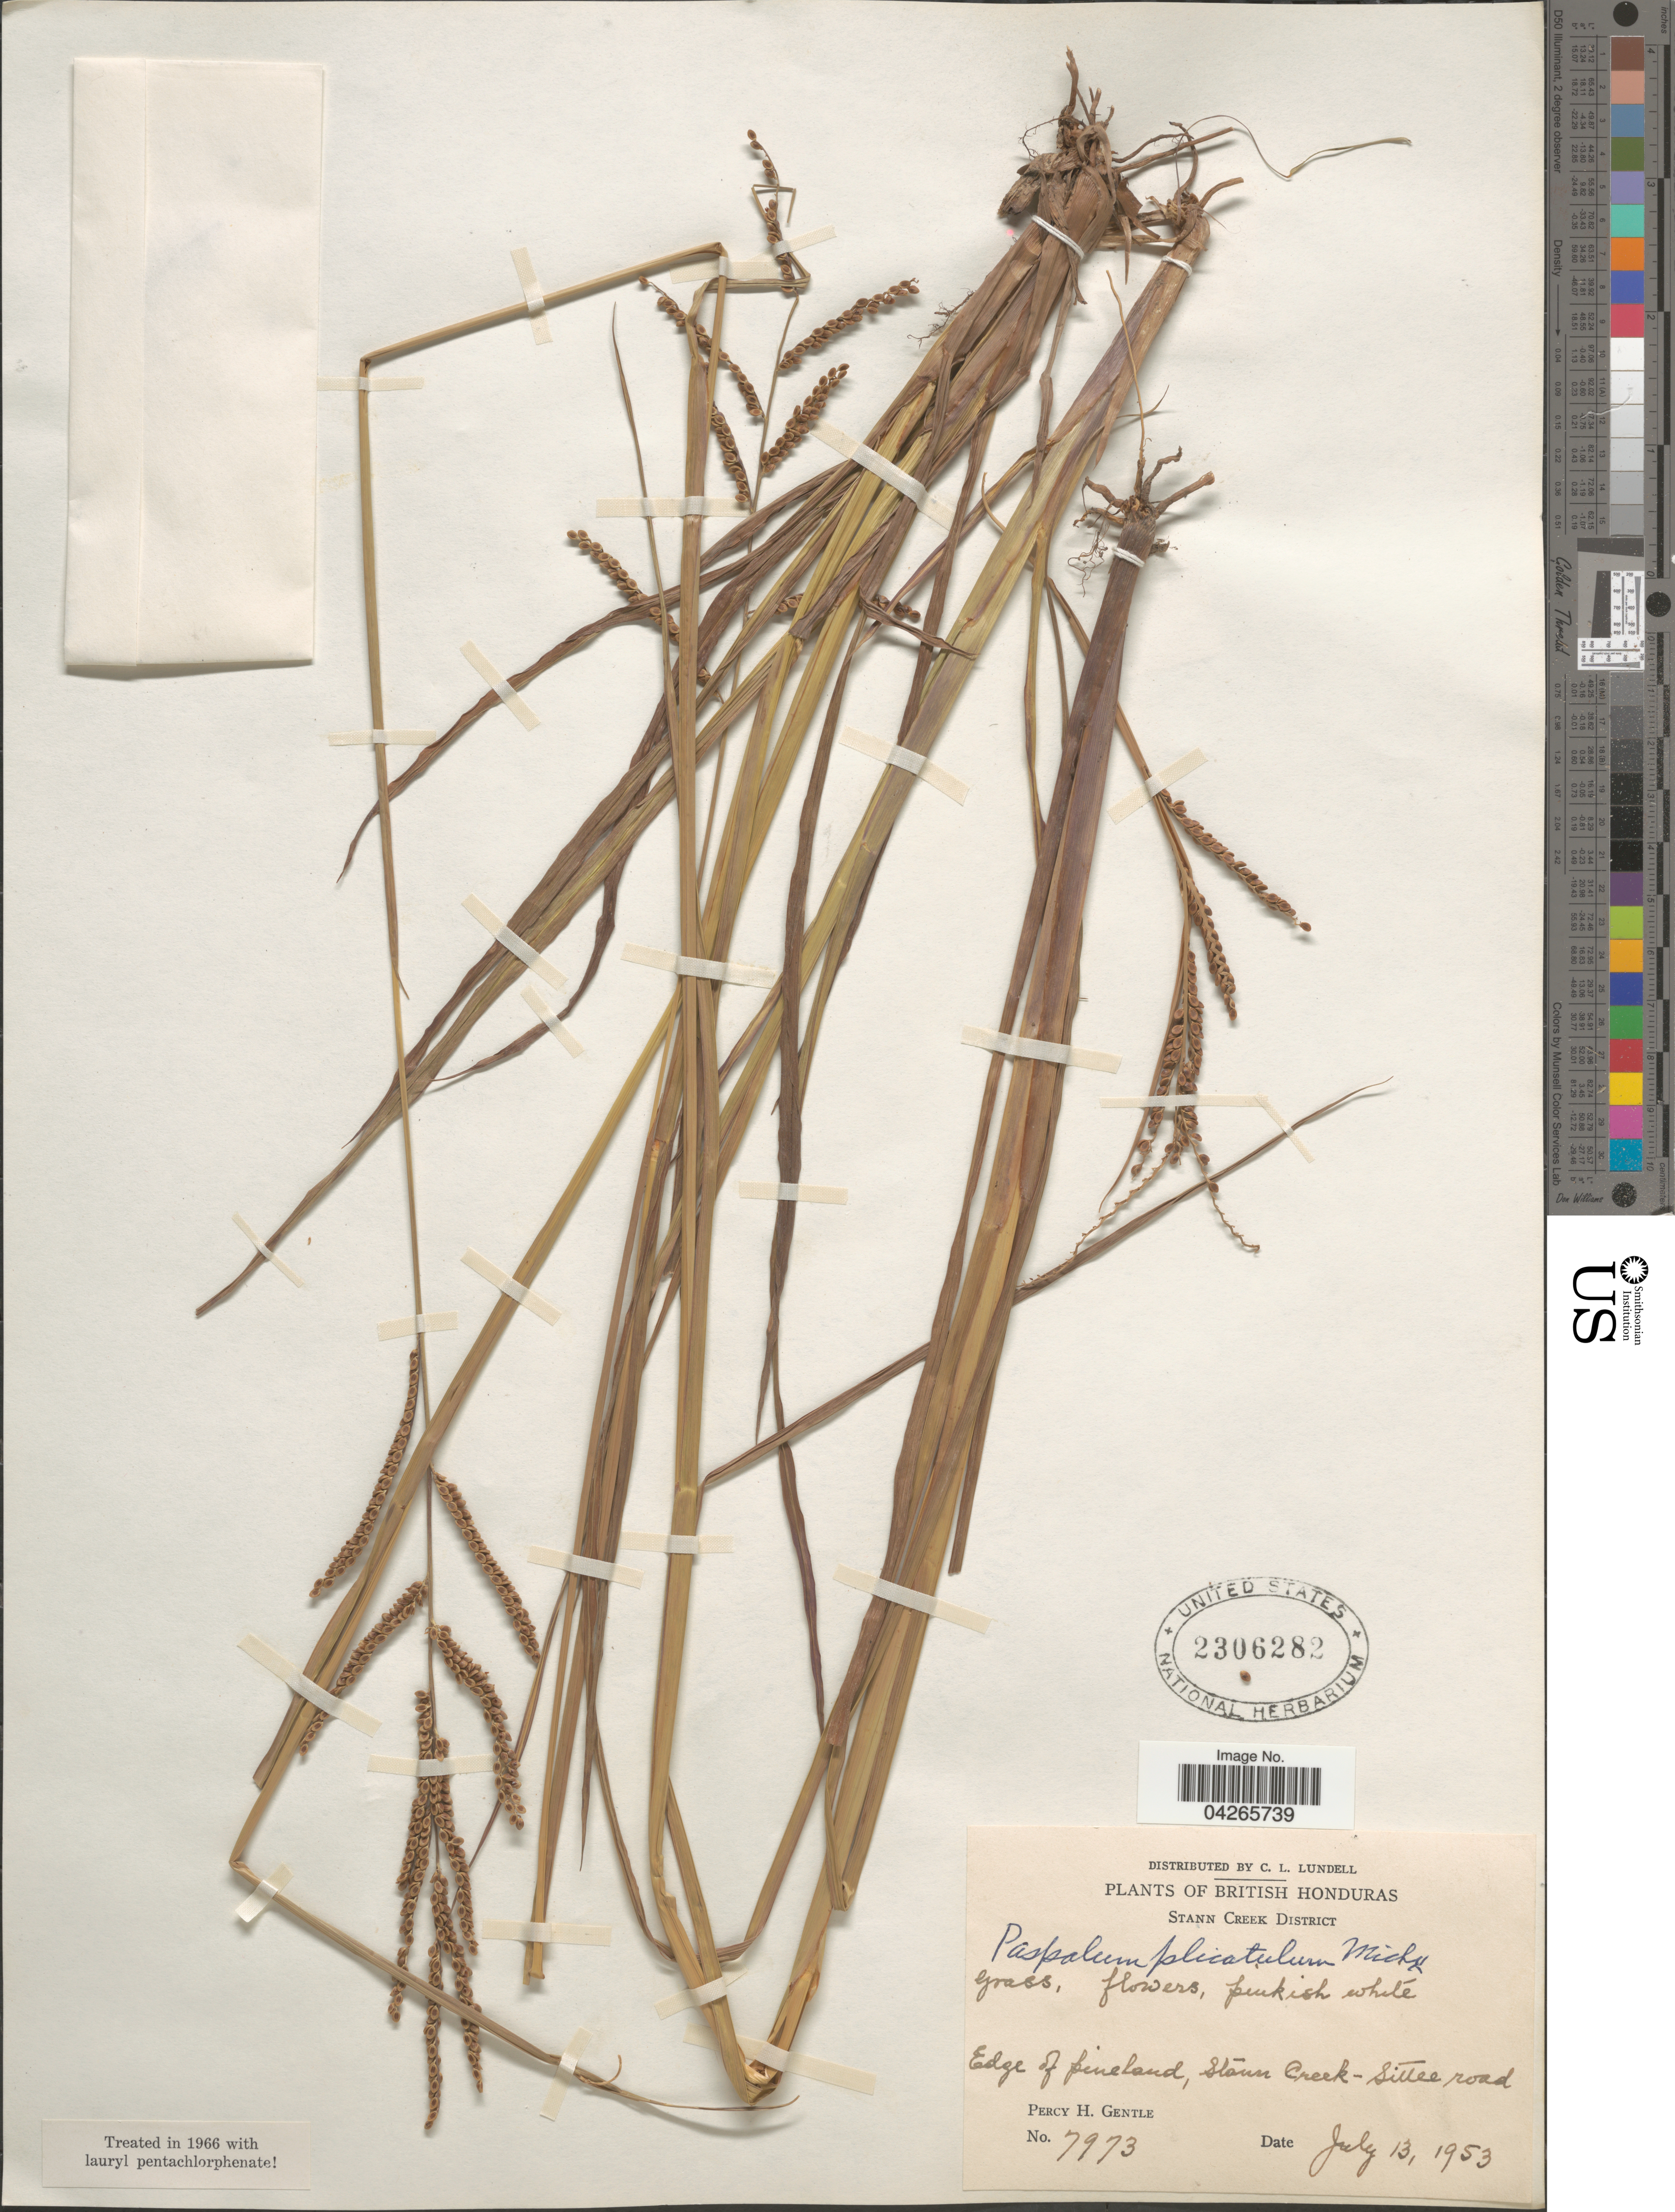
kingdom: Plantae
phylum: Tracheophyta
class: Liliopsida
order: Poales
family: Poaceae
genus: Paspalum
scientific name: Paspalum plicatulum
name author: Michx.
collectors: P. H. Gentle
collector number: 7973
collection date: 1953-07-13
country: Belize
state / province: Stann Creek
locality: British Honduras. Stann Creek District. Edge of pineland, Stann Creek - Sittee road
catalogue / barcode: US 2306282